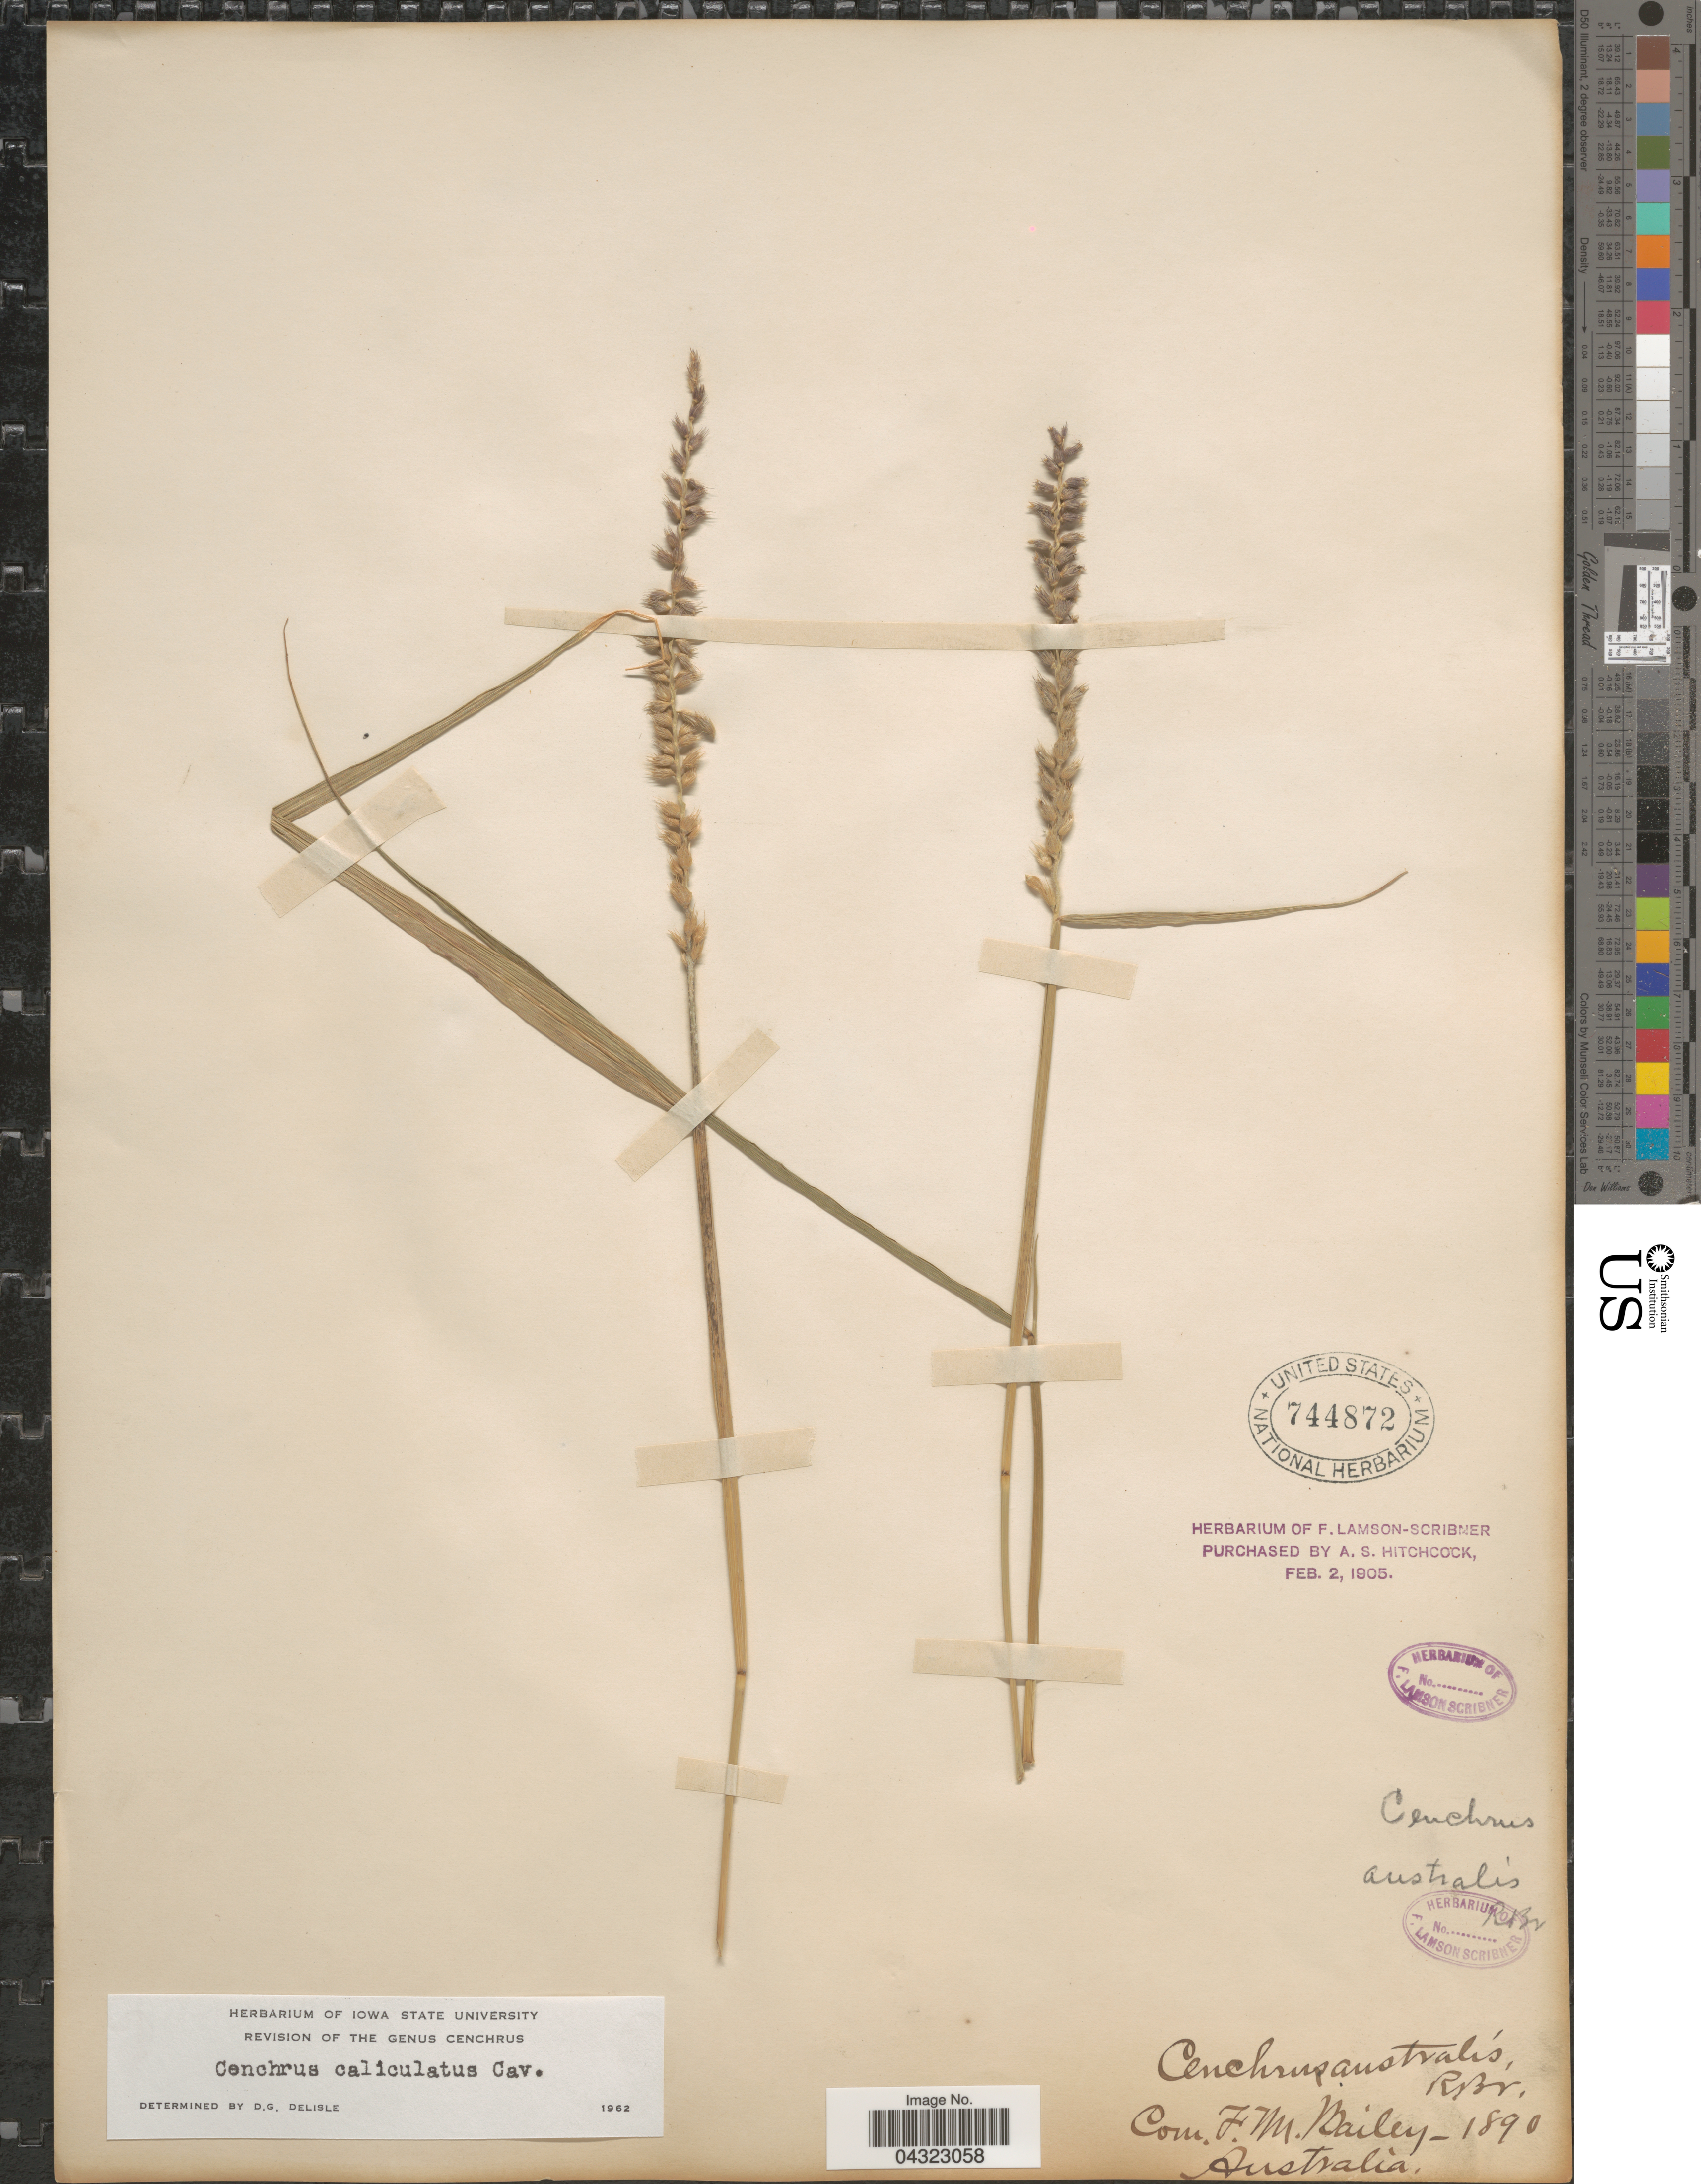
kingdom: Plantae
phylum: Tracheophyta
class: Liliopsida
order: Poales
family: Poaceae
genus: Cenchrus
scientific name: Cenchrus caliculatus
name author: Cav.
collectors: ex herb. F. Lamson Scribner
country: Australia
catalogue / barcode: US 744872